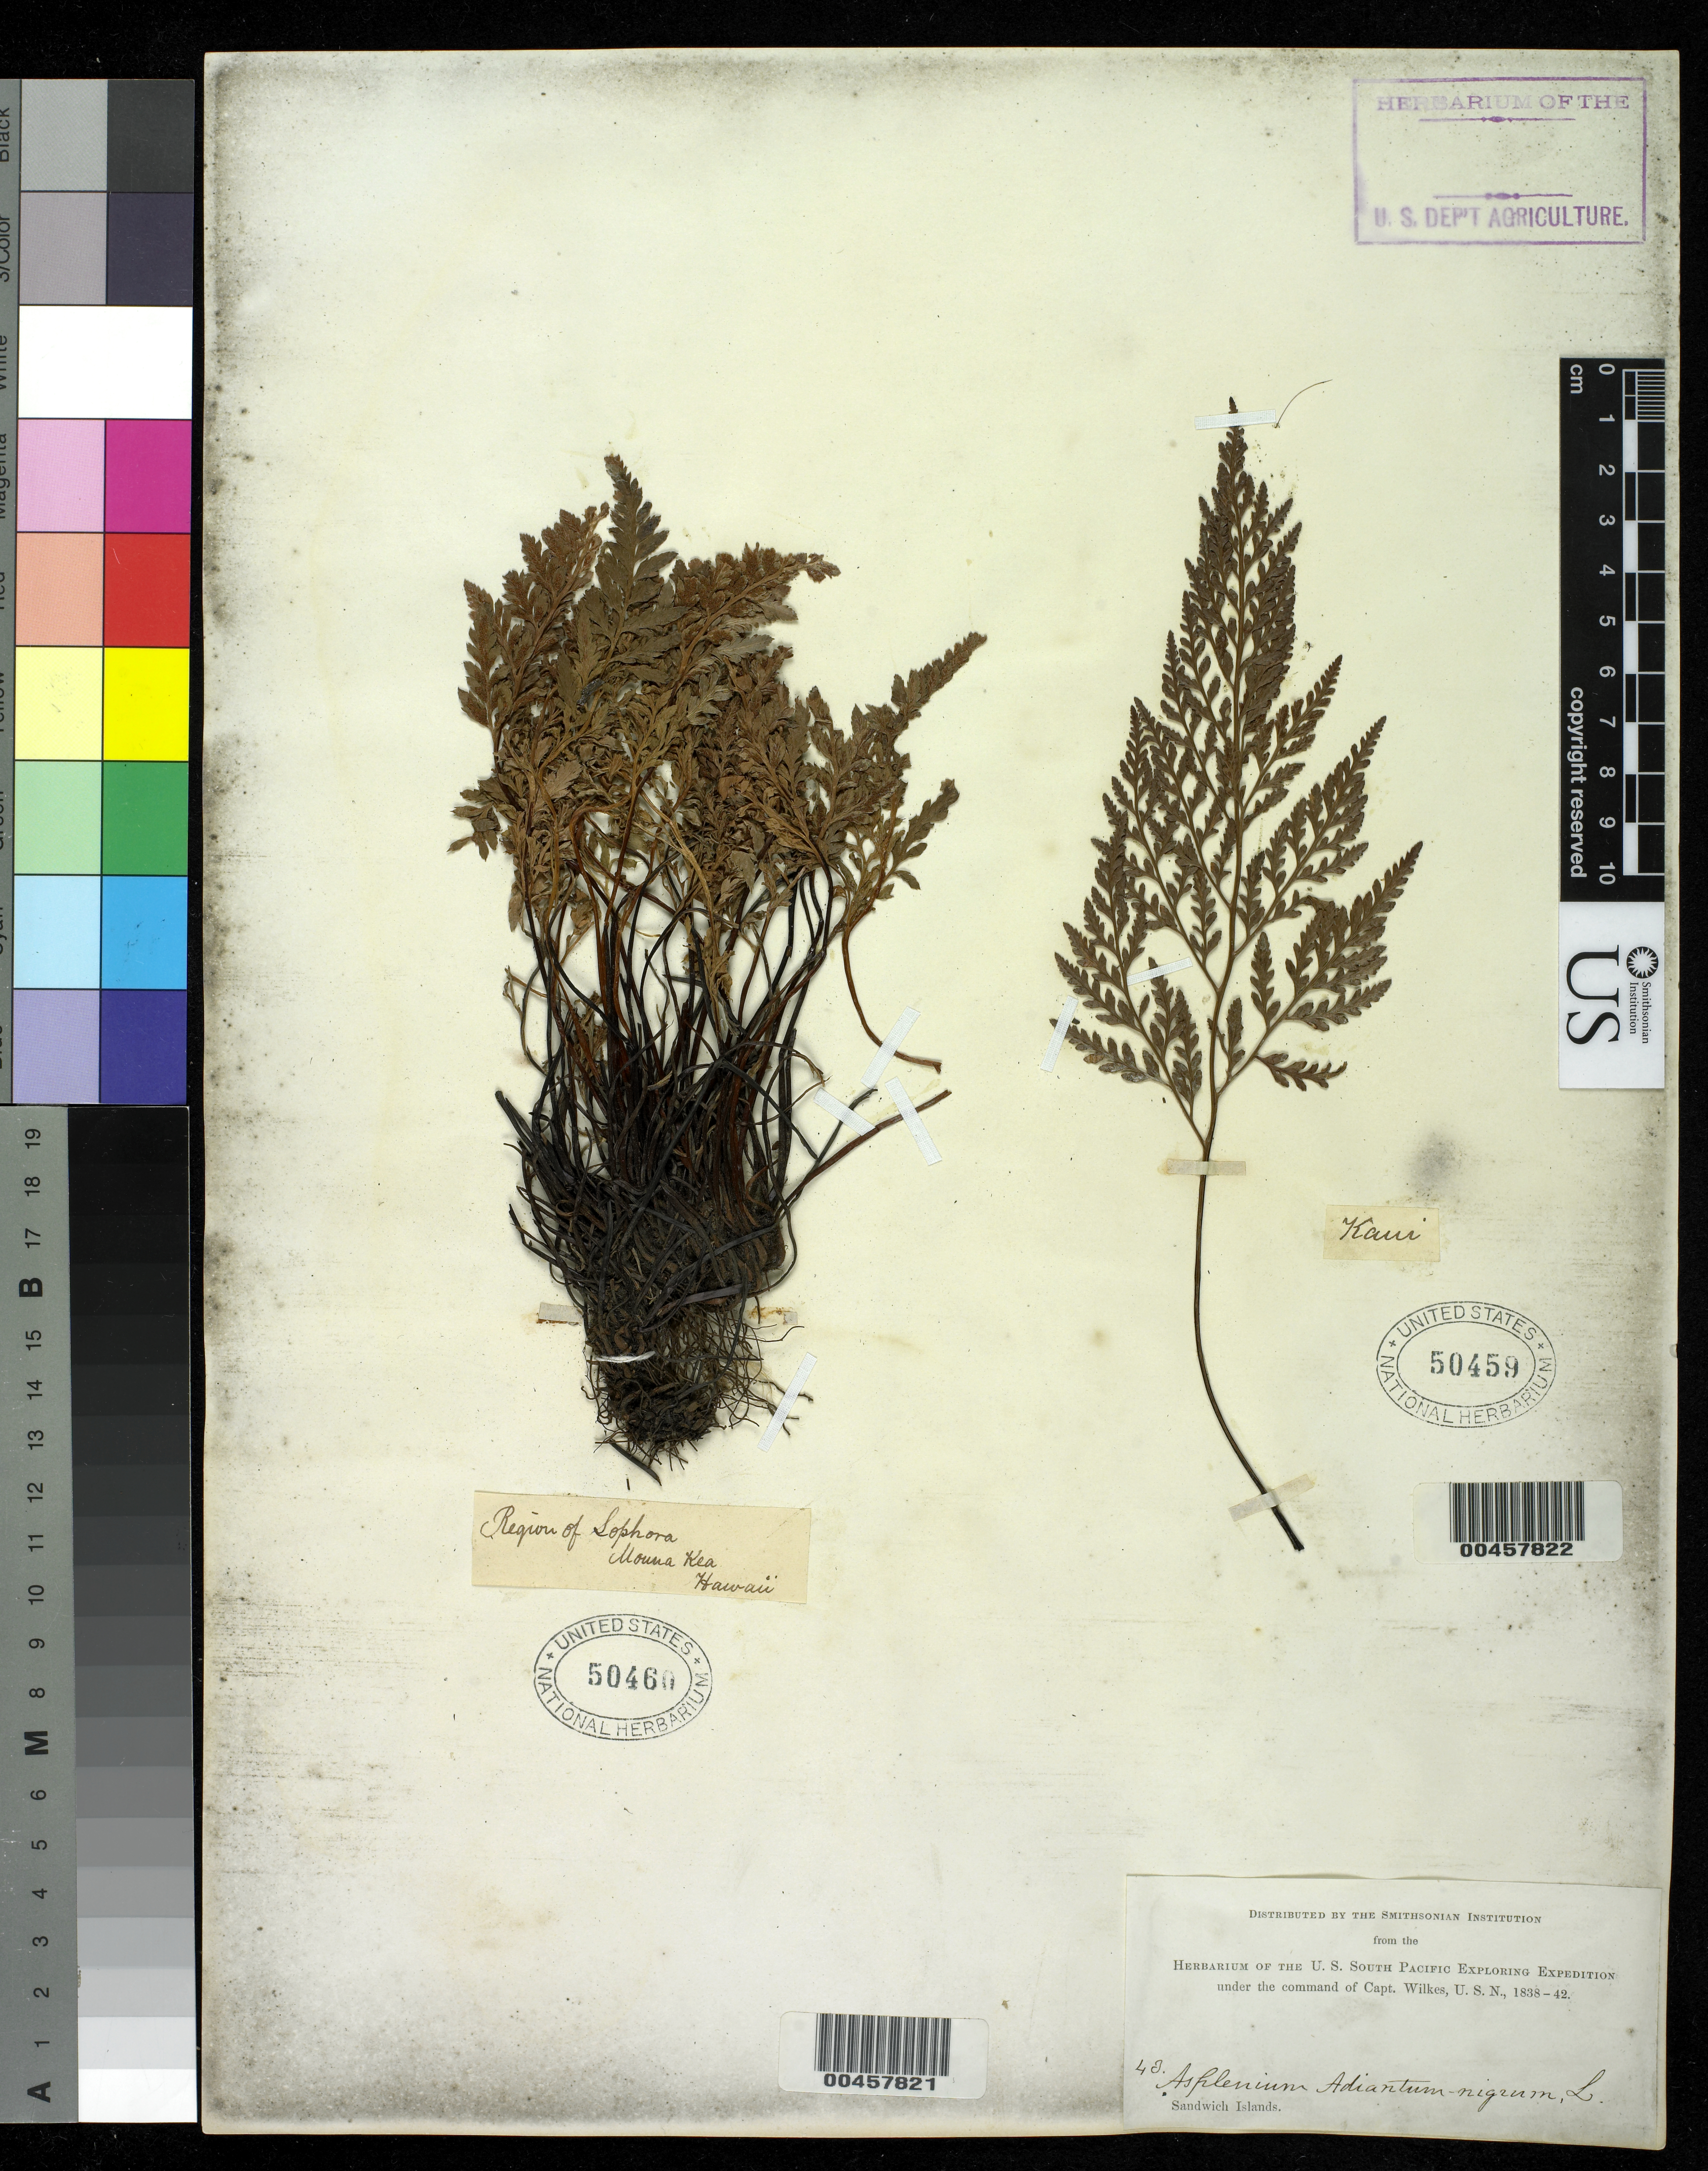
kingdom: Plantae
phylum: Tracheophyta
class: Polypodiopsida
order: Polypodiales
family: Aspleniaceae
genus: Asplenium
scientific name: Asplenium adiantum-nigrum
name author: L.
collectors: Wilkes Explor. Exped.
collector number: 43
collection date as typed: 1838 to -- --- 1842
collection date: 1838/1842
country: United States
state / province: Hawaii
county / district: Hawaii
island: Hawaii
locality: Sandwich Islands, Region of Sophora, Mouna Kea, Hawaii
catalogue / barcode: US 50460